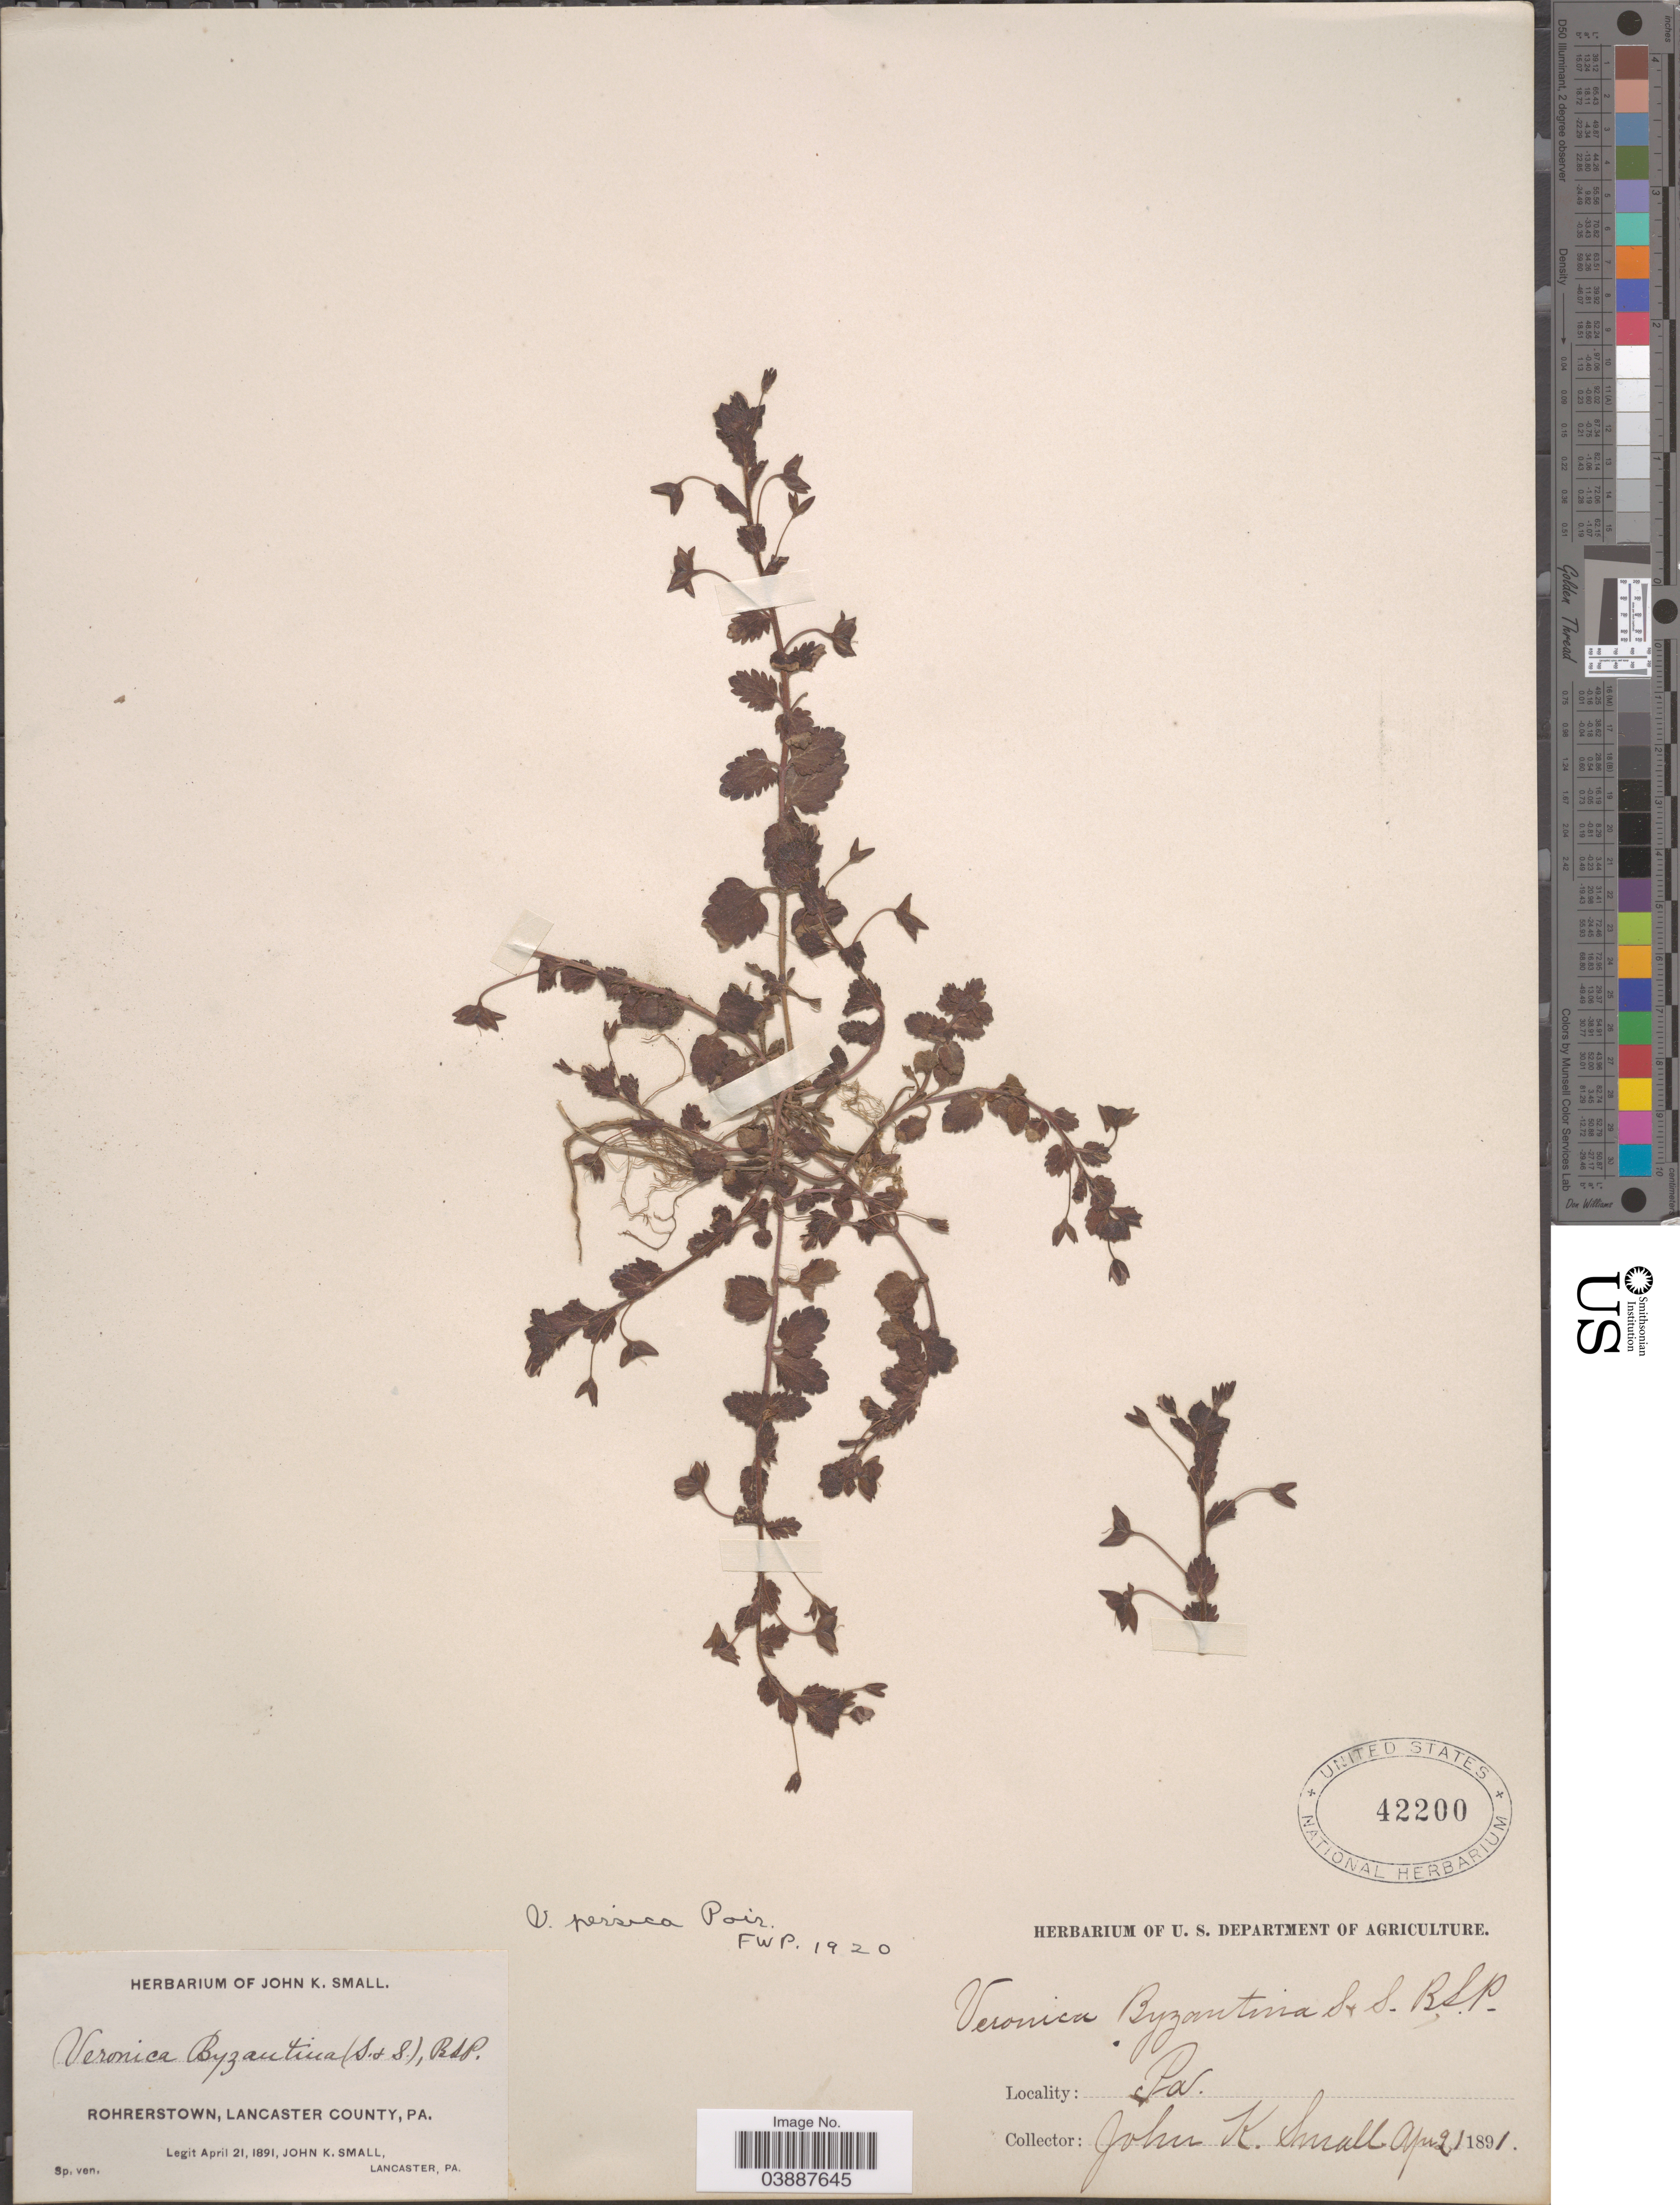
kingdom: Plantae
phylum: Tracheophyta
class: Magnoliopsida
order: Lamiales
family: Plantaginaceae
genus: Veronica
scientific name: Veronica persica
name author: Poir.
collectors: J. K. Small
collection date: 1891-04-21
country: United States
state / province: Pennsylvania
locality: Rohrerstown, Lancaster County.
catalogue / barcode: US 42200